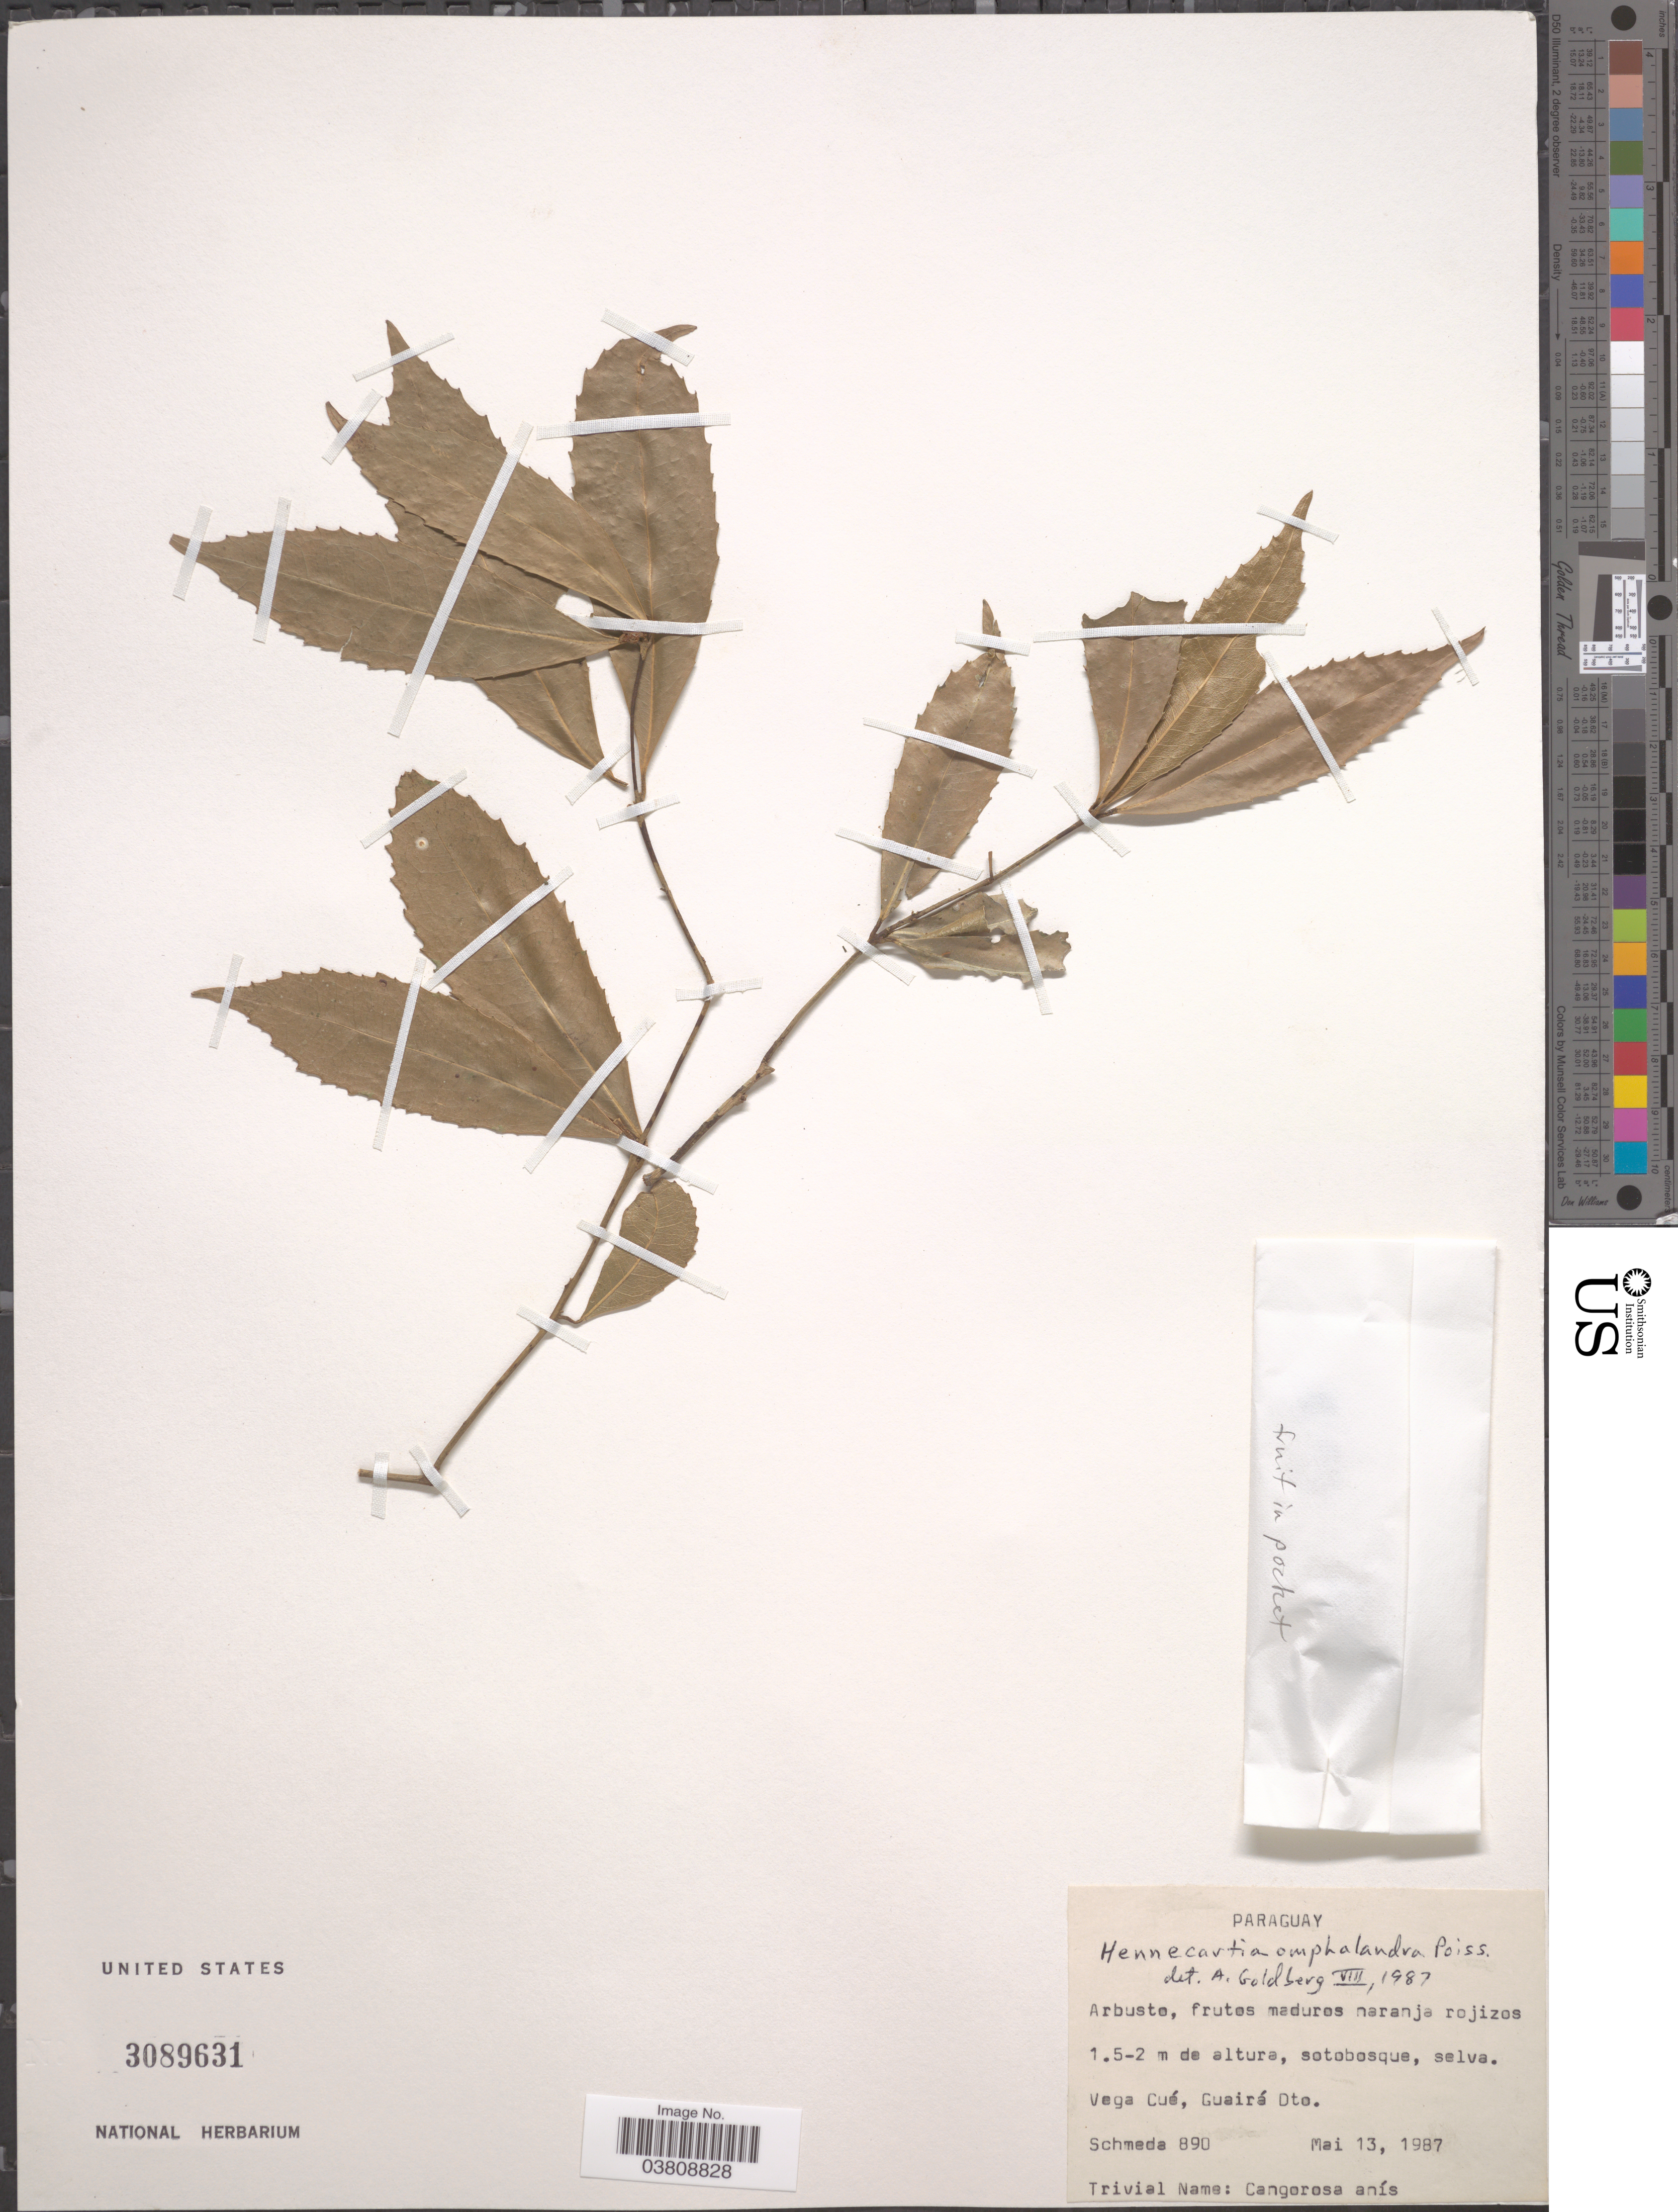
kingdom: Plantae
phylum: Tracheophyta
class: Magnoliopsida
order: Laurales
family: Monimiaceae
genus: Hennecartia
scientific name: Hennecartia omphalandra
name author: J. Poiss.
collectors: Schmeda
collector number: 890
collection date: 1987-05-13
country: Paraguay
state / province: Guaira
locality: Vega Cué, Guairá Dto.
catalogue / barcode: US 3089631